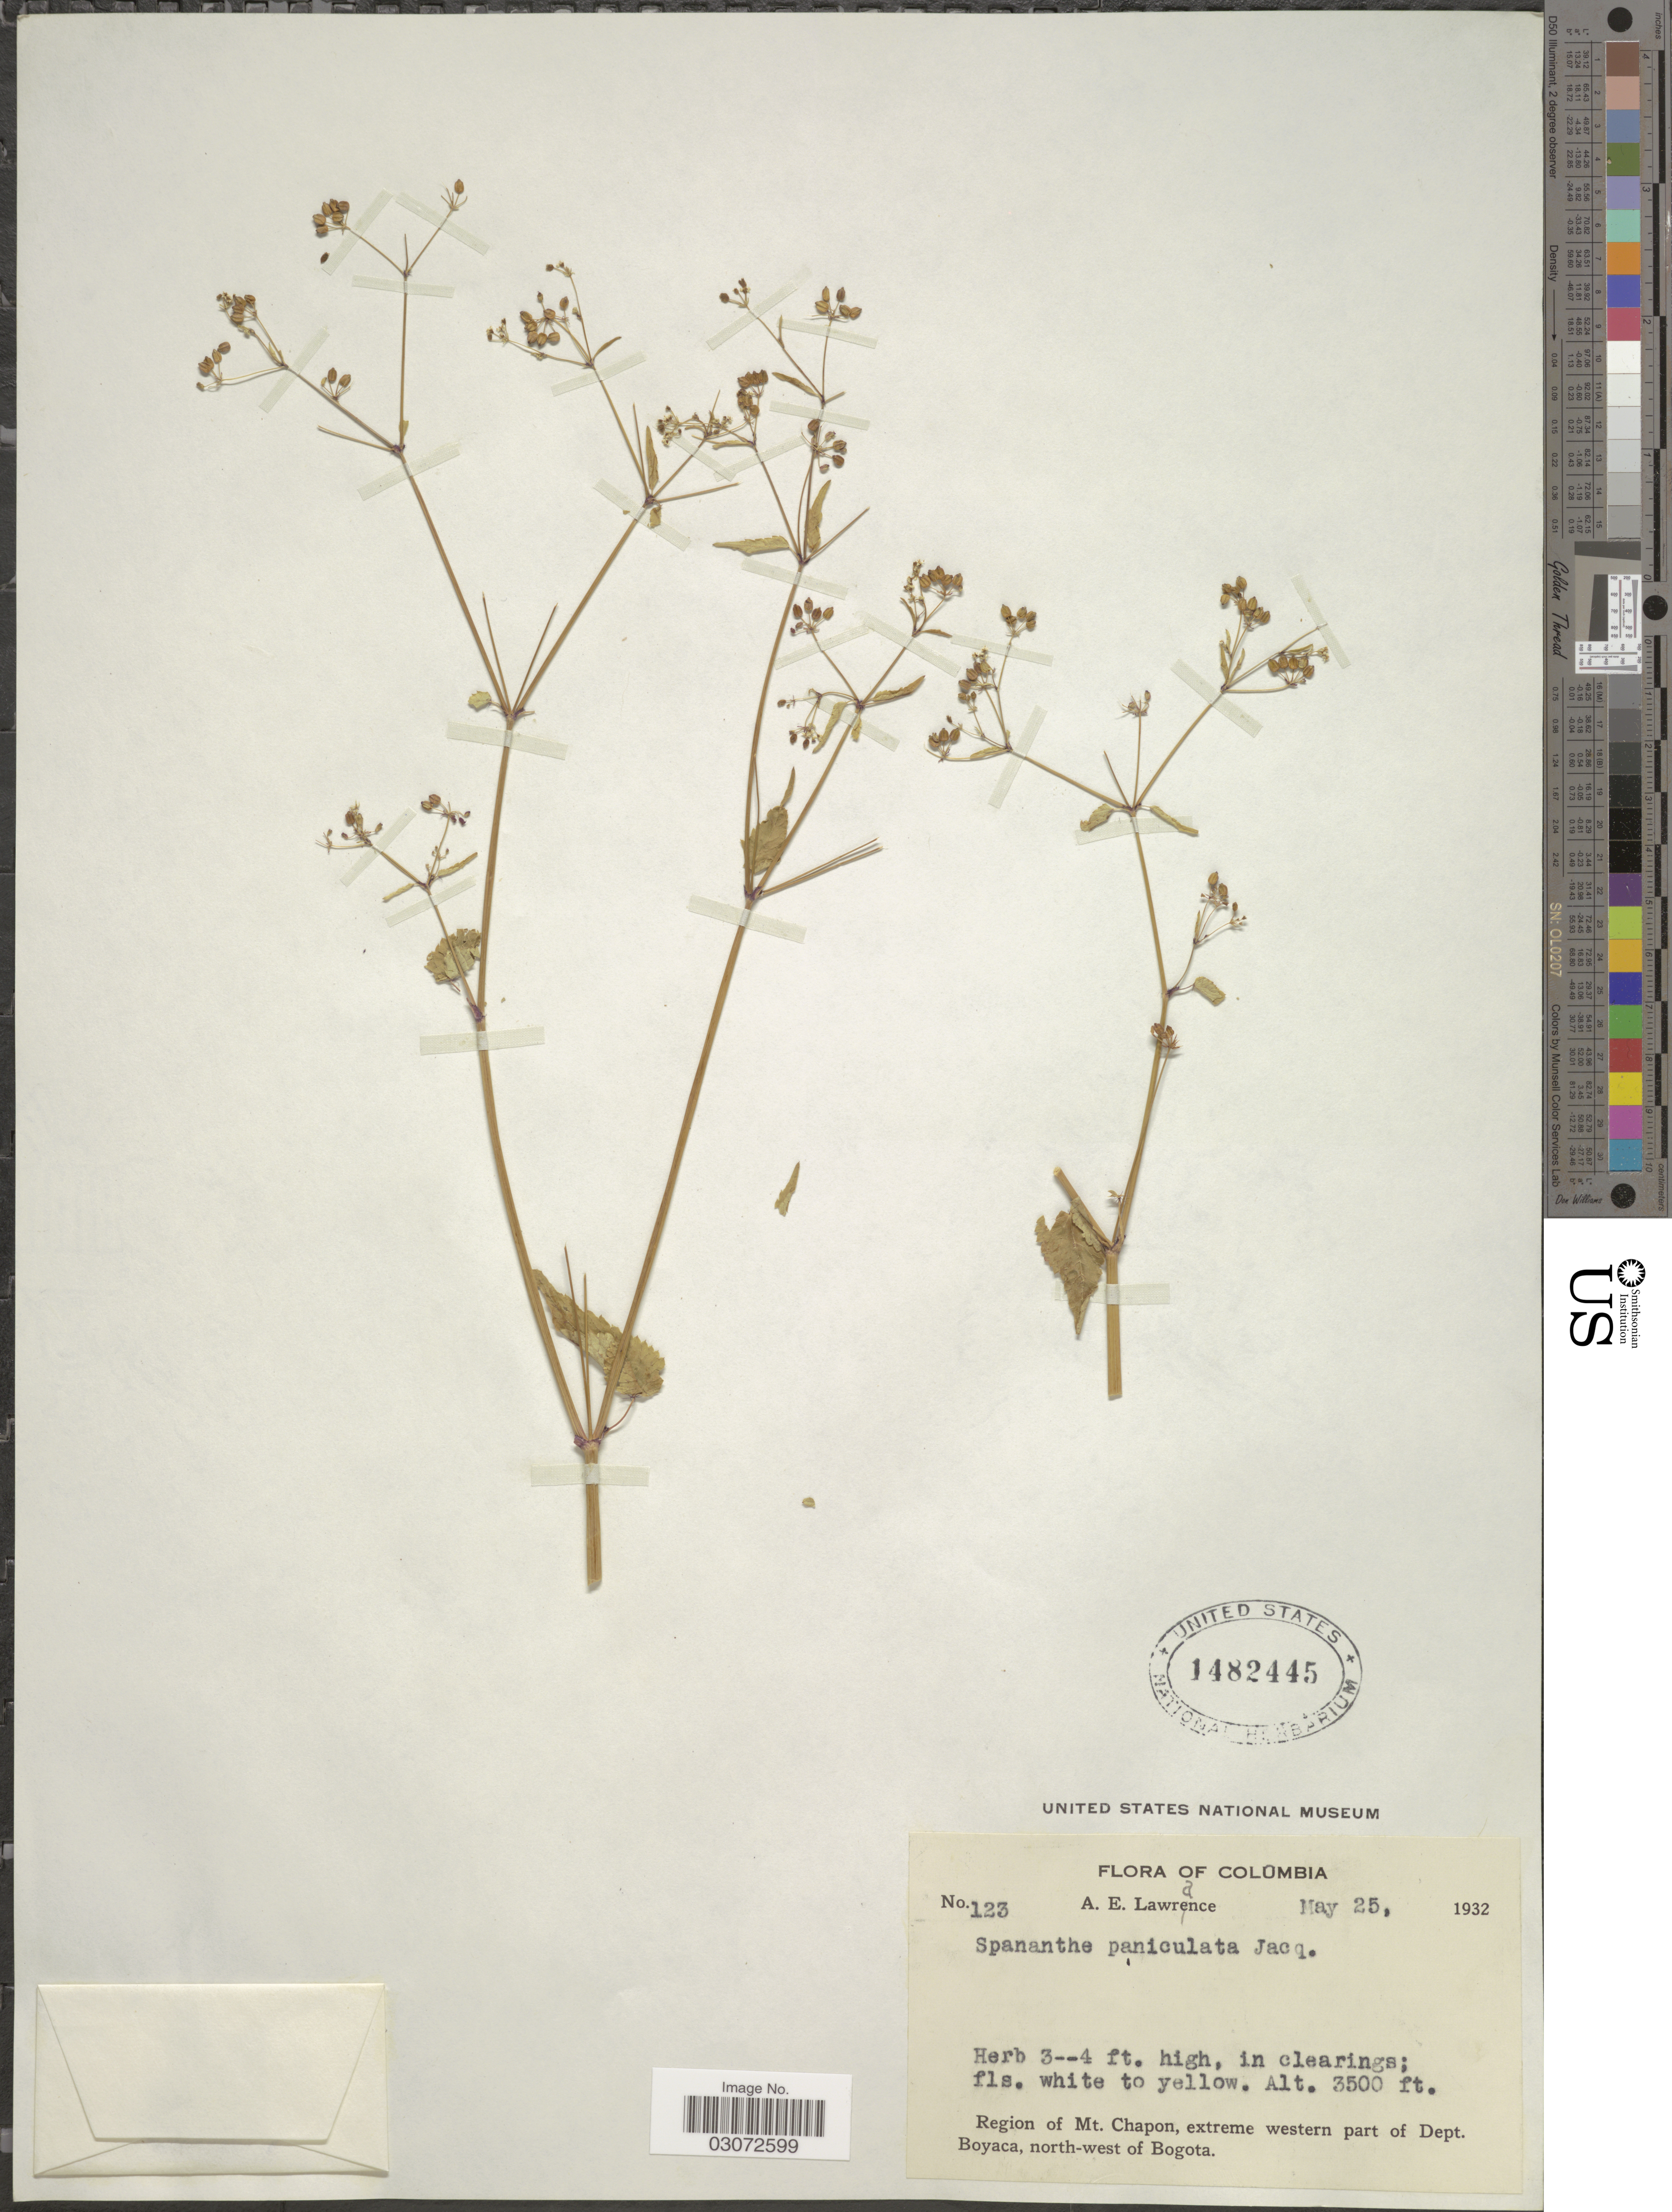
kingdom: Plantae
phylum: Tracheophyta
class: Magnoliopsida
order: Apiales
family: Apiaceae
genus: Spananthe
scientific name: Spananthe paniculata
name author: Jacq.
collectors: A. Lawrance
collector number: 123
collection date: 1932-05-25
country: Colombia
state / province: Boyacá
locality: Region of Mt. Chapon, extreme western part of Dept. Boyaca, north-west of Bogota.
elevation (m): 1067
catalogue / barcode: US 1482445